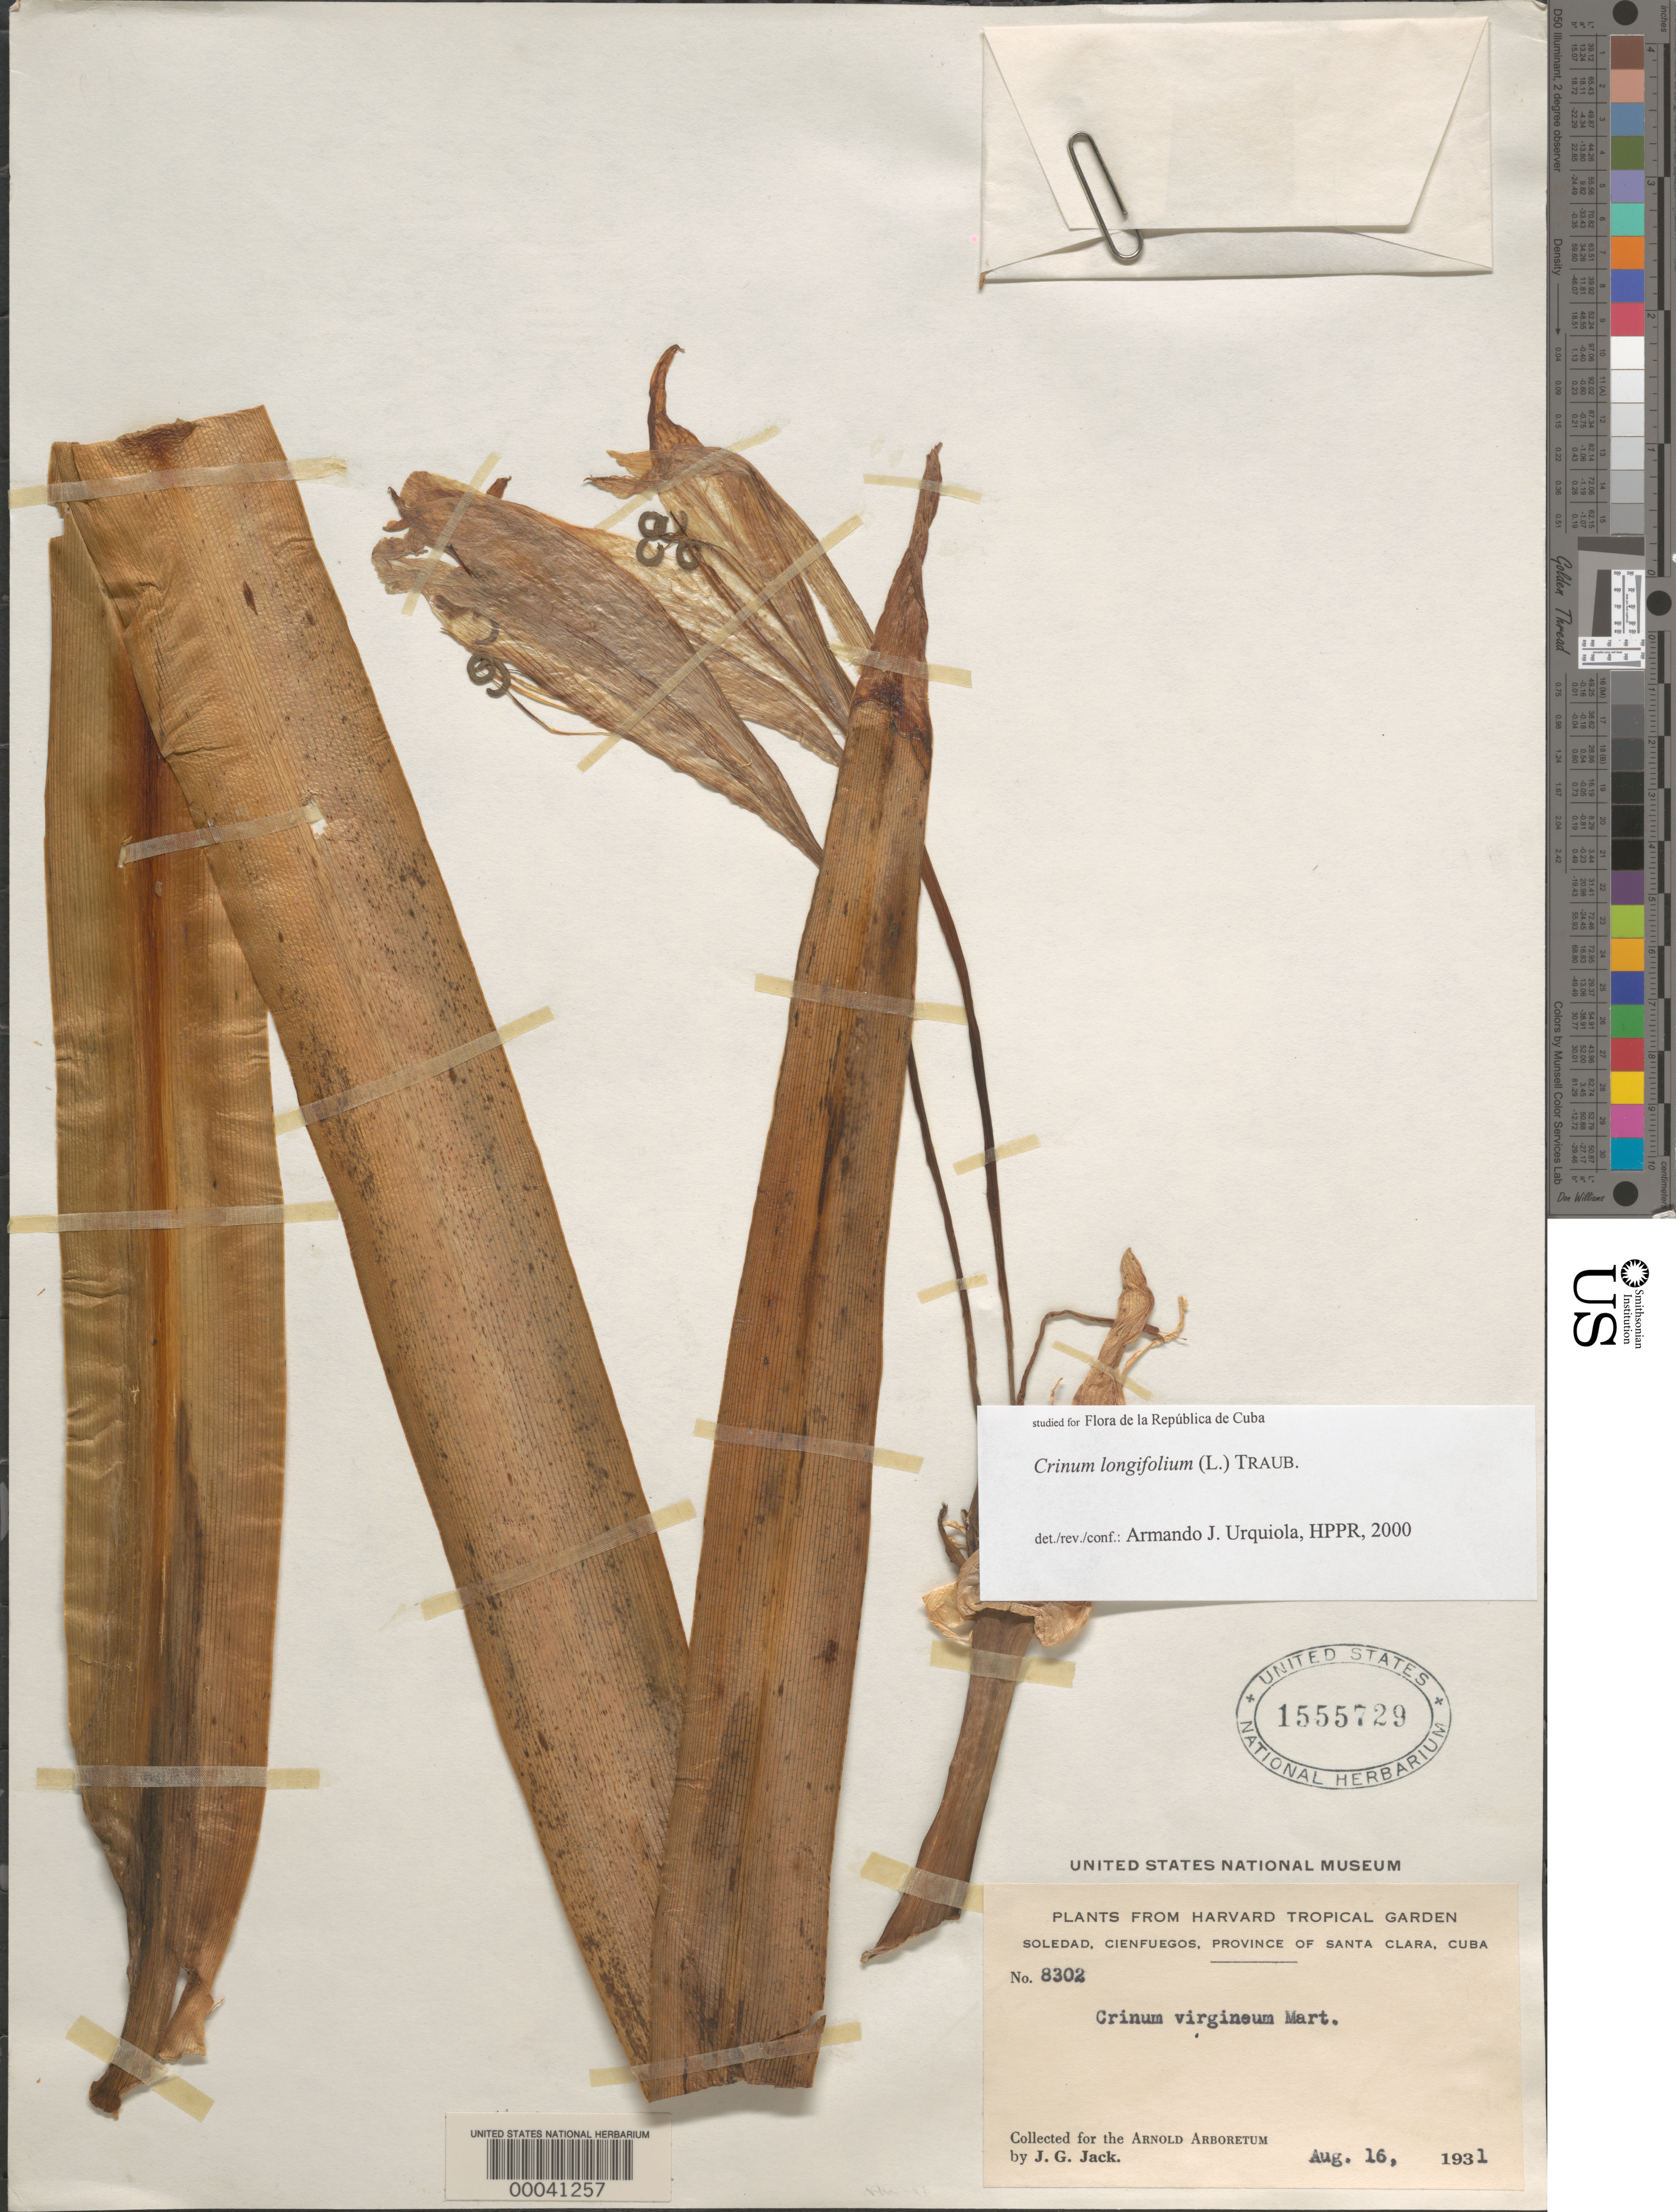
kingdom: Plantae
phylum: Tracheophyta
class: Liliopsida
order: Asparagales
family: Amaryllidaceae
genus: Crinum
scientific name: Crinum virgineum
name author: Mart.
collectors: J. G. Jack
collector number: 8302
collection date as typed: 16 Aug 1931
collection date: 1931-08-16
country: Cuba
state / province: Cienfuegos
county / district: Cienfuegos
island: Greater Antilles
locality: Soledad. [province recorded as (former province of) las villas]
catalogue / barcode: US 1555729